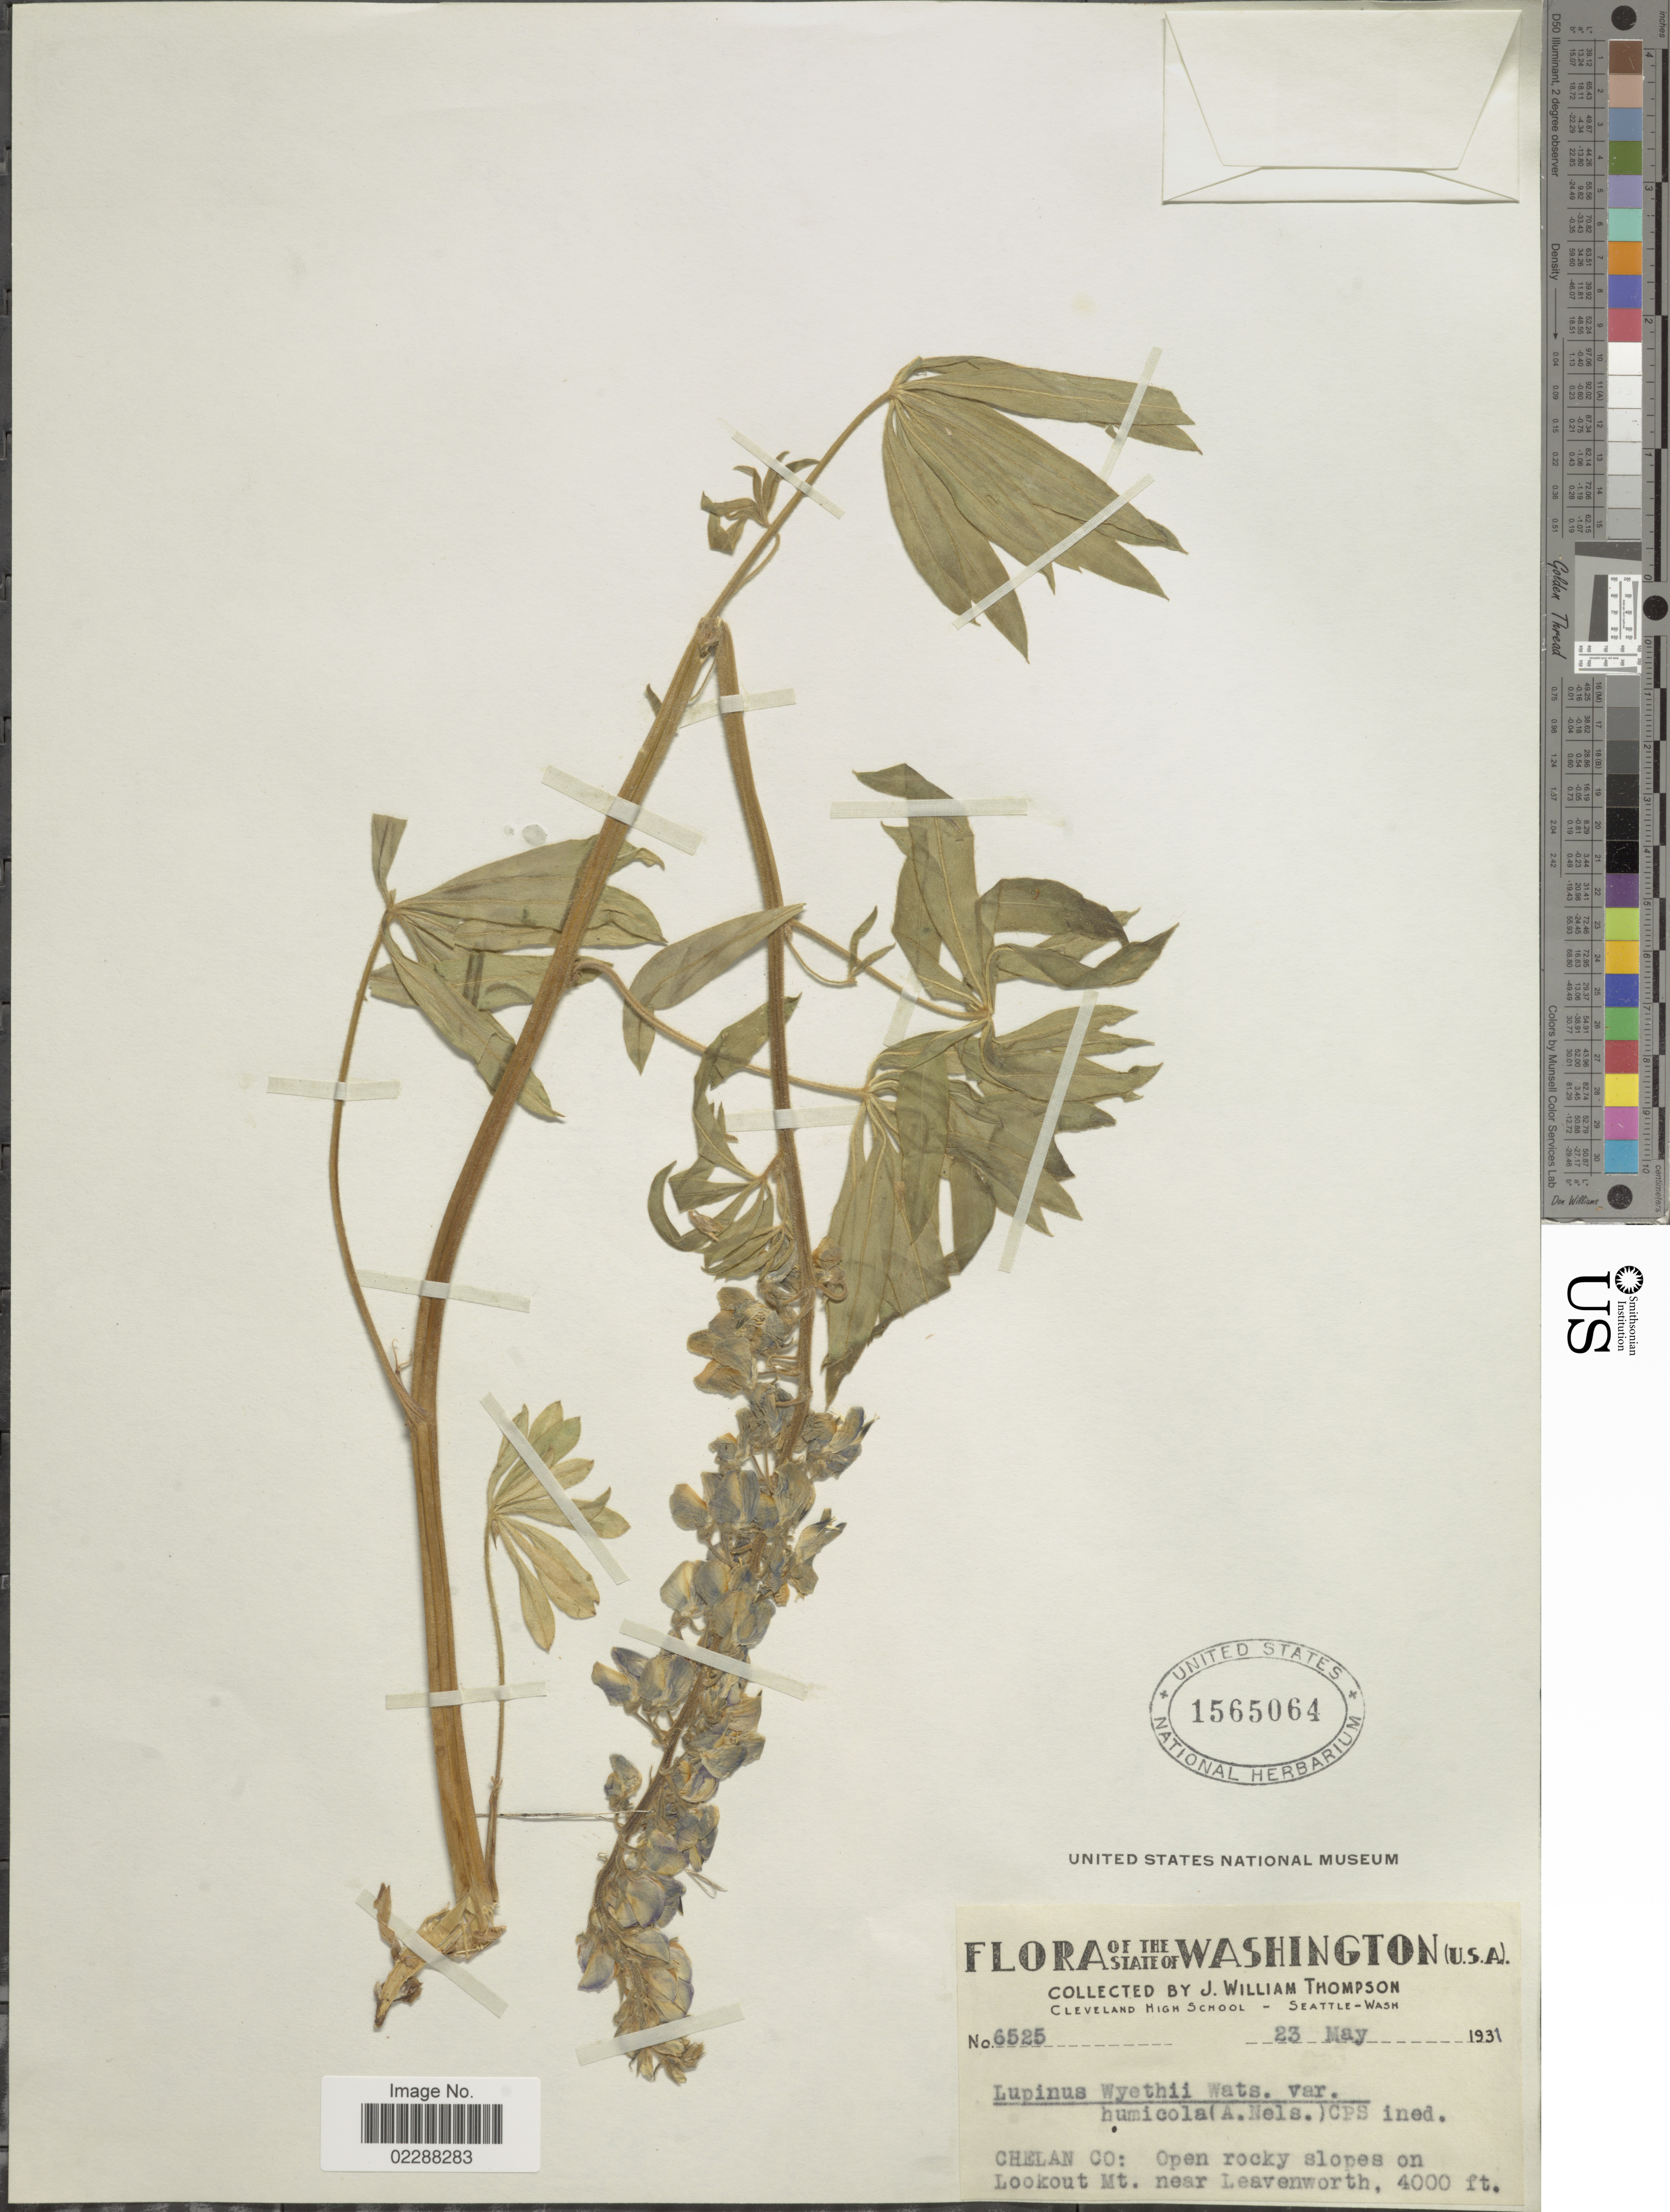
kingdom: Plantae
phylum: Tracheophyta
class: Magnoliopsida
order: Fabales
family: Fabaceae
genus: Lupinus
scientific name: Lupinus wyethii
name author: S. Watson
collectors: J. W. Thompson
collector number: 6525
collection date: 1931-05-23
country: United States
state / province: Washington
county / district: Chelan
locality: The State of Washington, Chelan Co: Open rocky slopes in Lookout Mt. near Leavenworth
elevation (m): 1219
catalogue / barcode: US 1565064